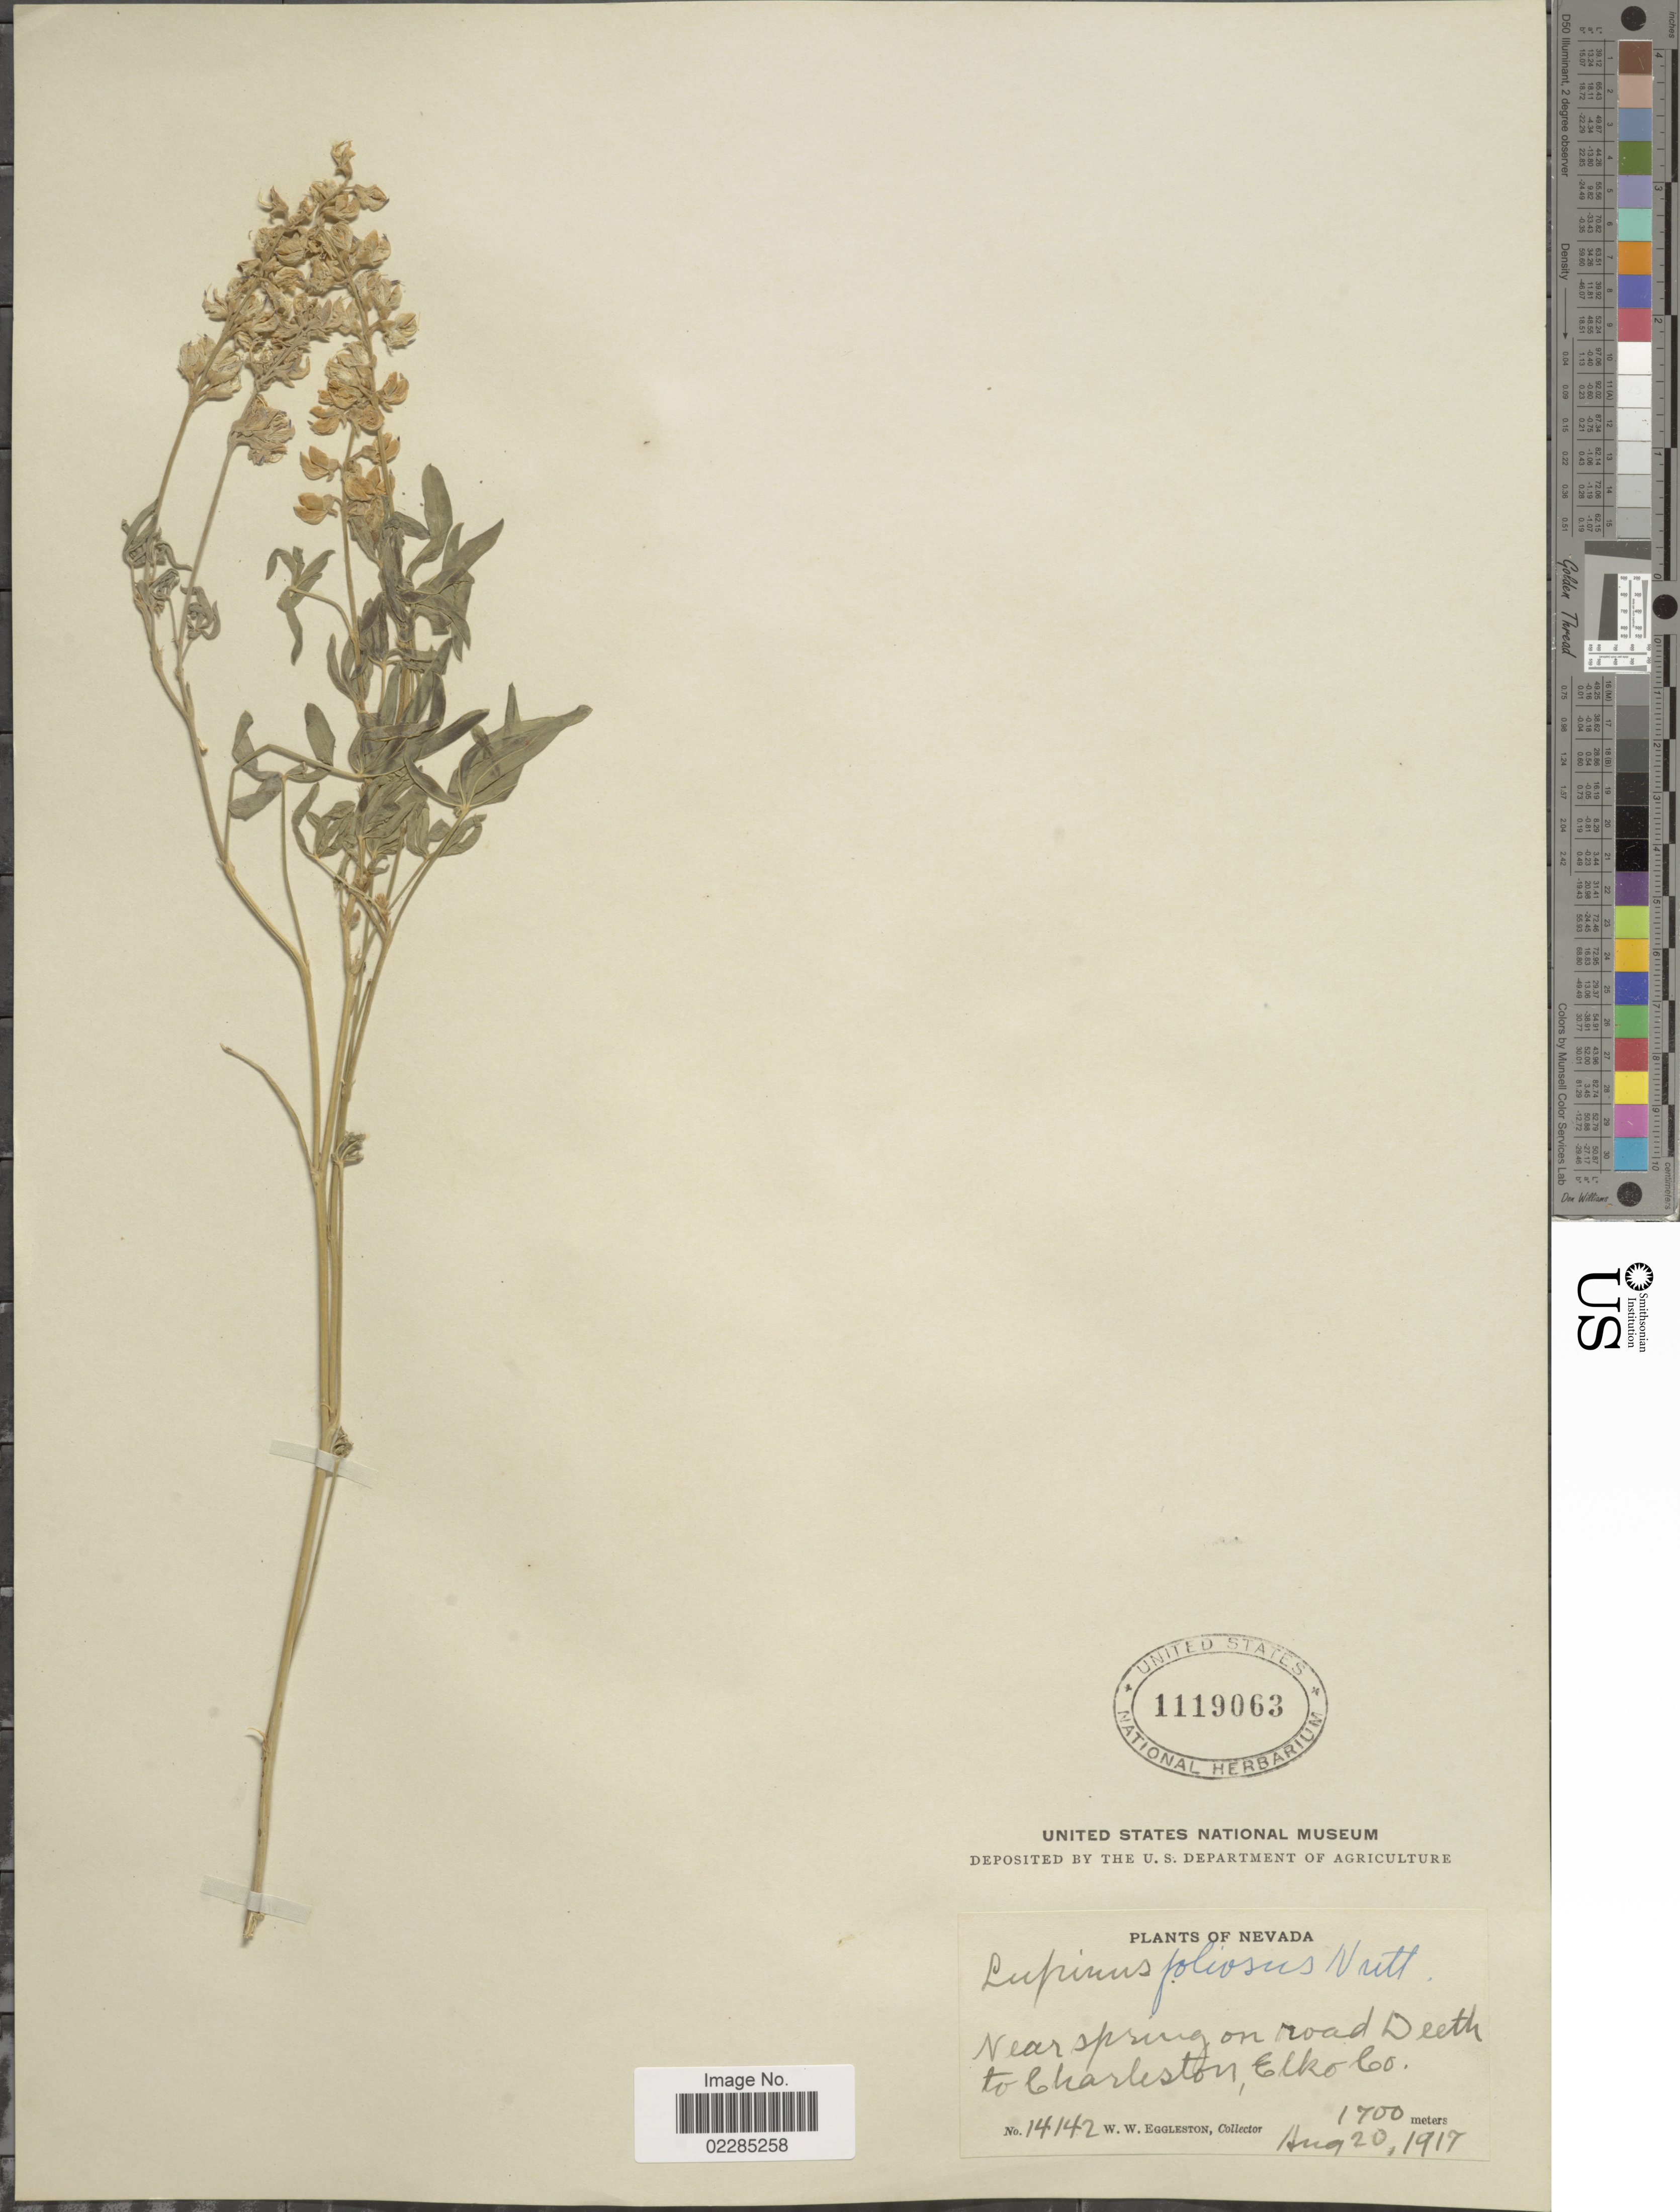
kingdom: Plantae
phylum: Tracheophyta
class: Magnoliopsida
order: Fabales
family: Fabaceae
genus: Lupinus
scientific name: Lupinus foliosus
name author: Hook.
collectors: W. W. Eggleston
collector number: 14142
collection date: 1917-08-20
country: United States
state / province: Nevada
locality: Near spring on road Deeth to Charleston, Elko Co.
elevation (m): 1700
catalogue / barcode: US 1119063